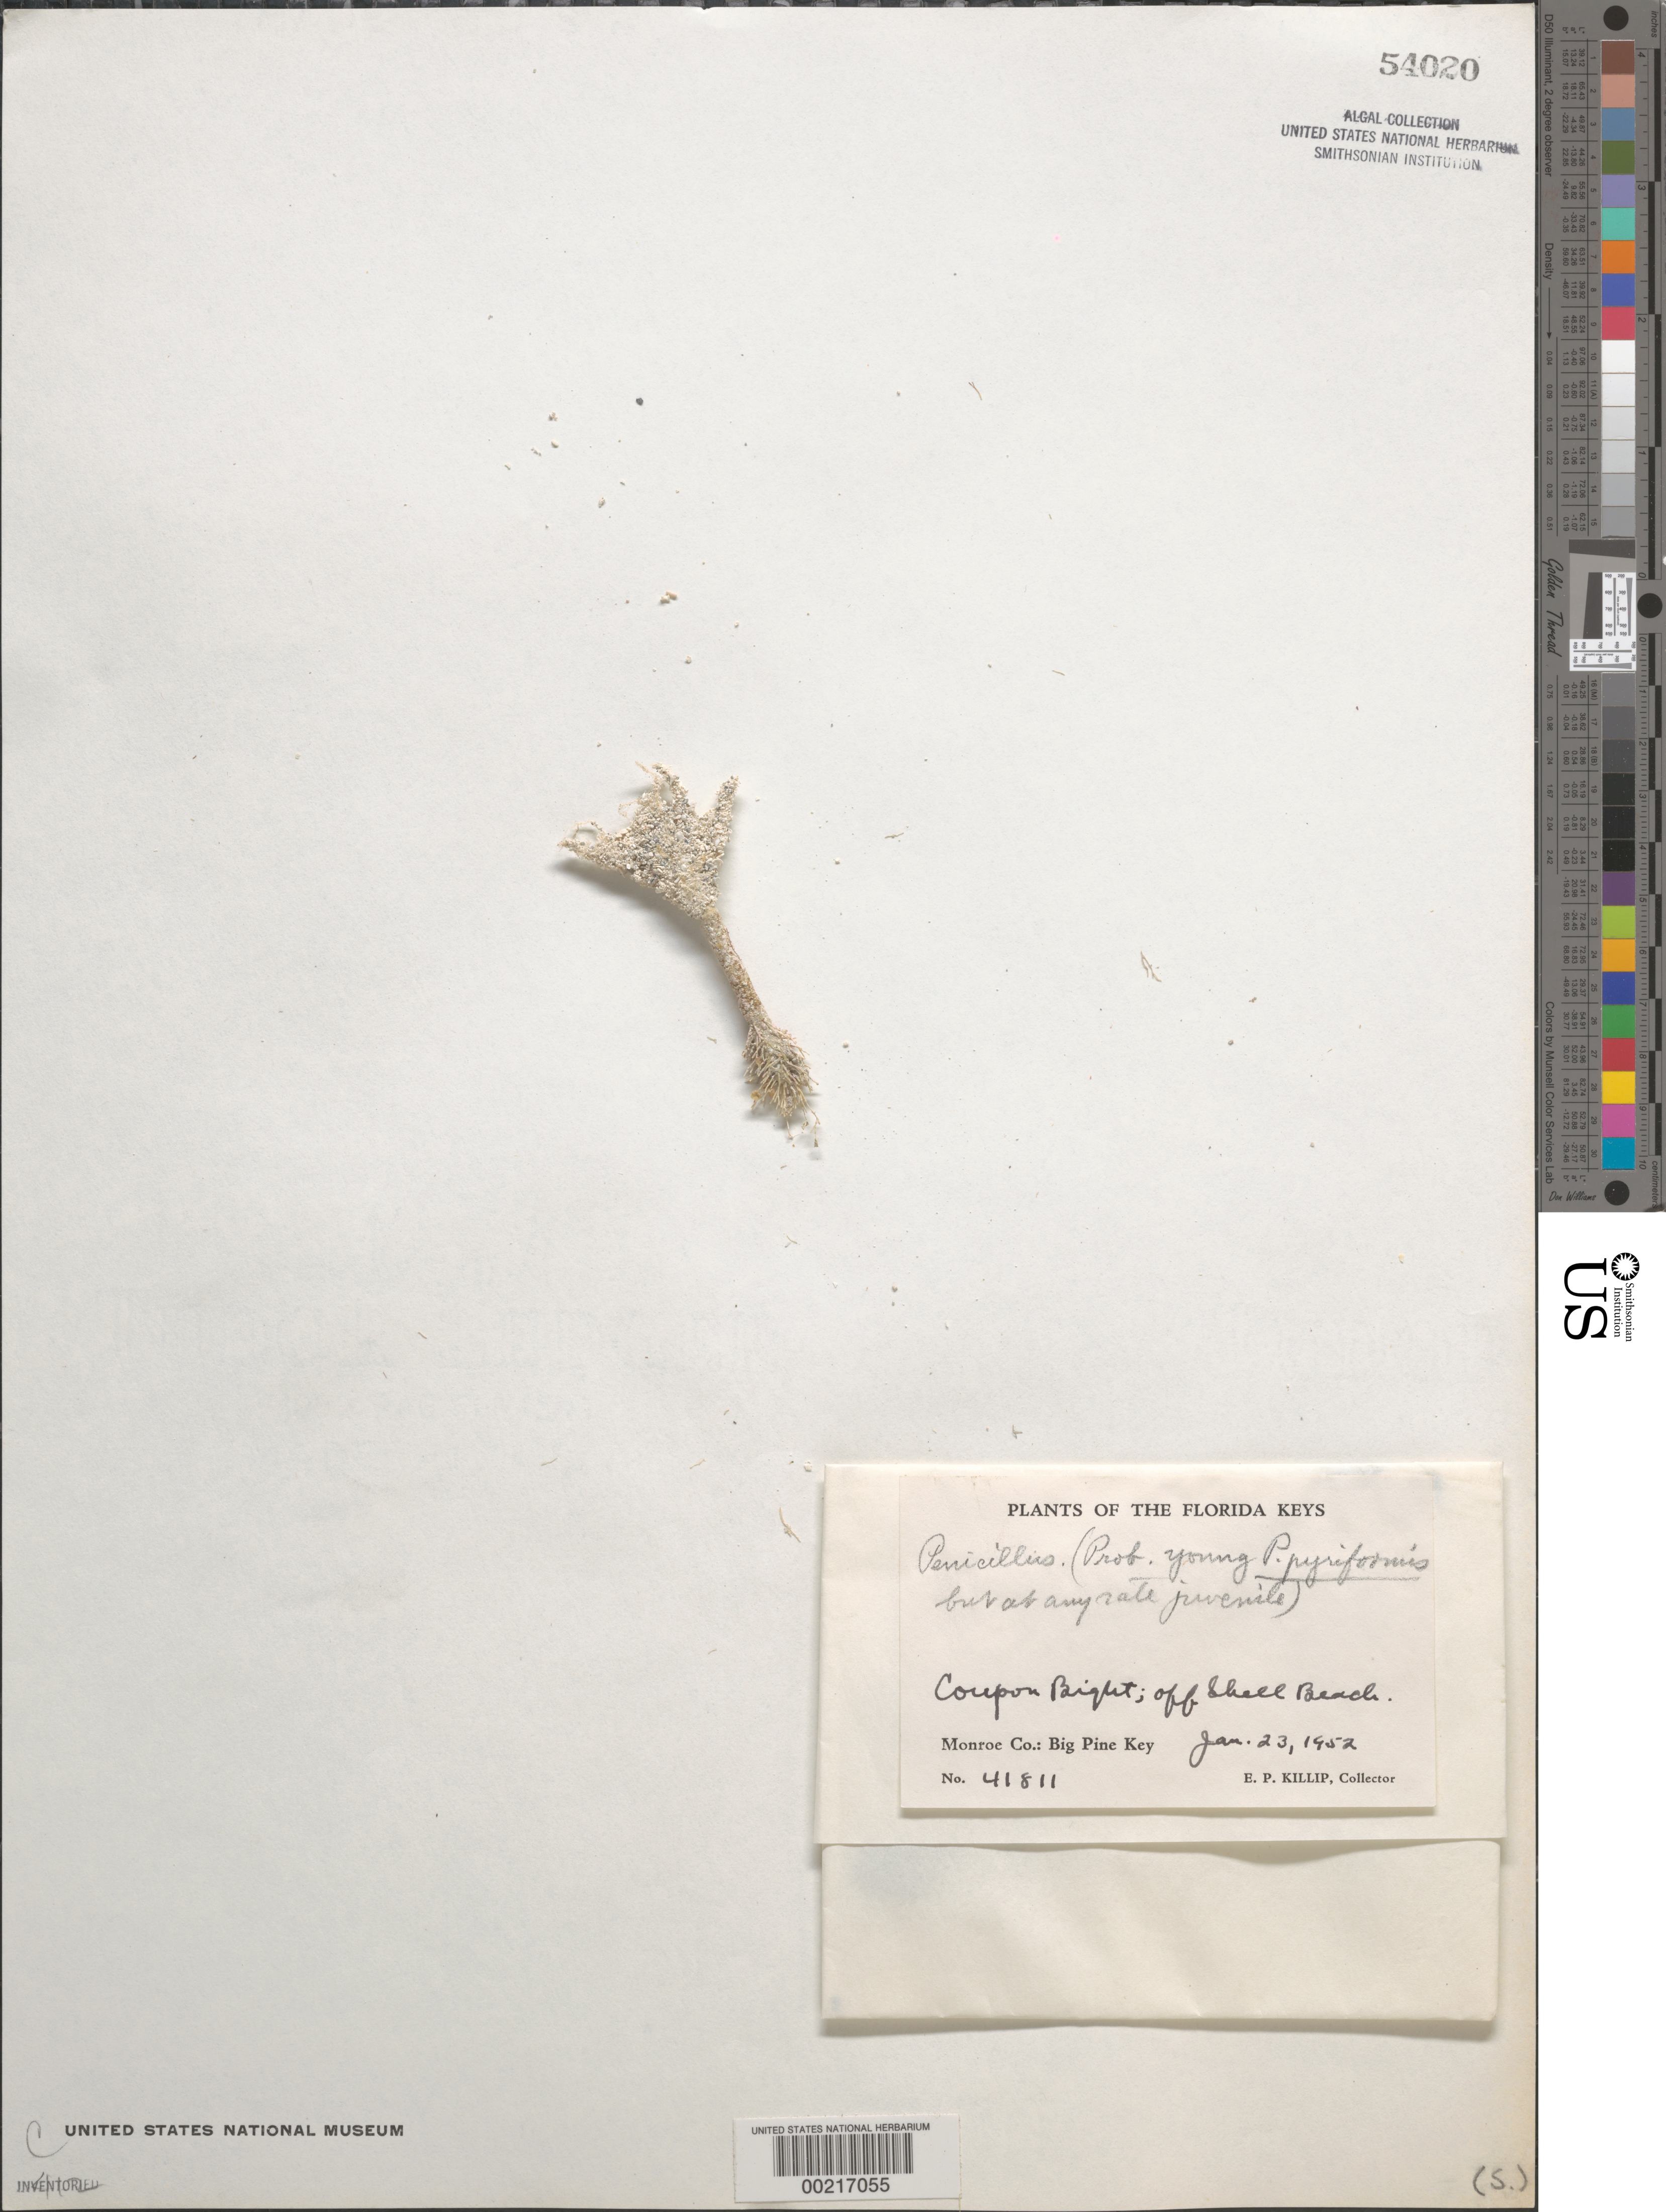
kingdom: Plantae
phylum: Chlorophyta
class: Ulvophyceae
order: Bryopsidales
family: Udoteaceae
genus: Penicillus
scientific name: Penicillus pyriformis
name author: A. Gepp & E. Gepp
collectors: E. P. Killip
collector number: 41811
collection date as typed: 23 Jan 1952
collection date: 1952-01-23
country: United States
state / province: Florida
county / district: Monroe County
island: Big Pine Key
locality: Coupon Bight off Shell Beach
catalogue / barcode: US 54020